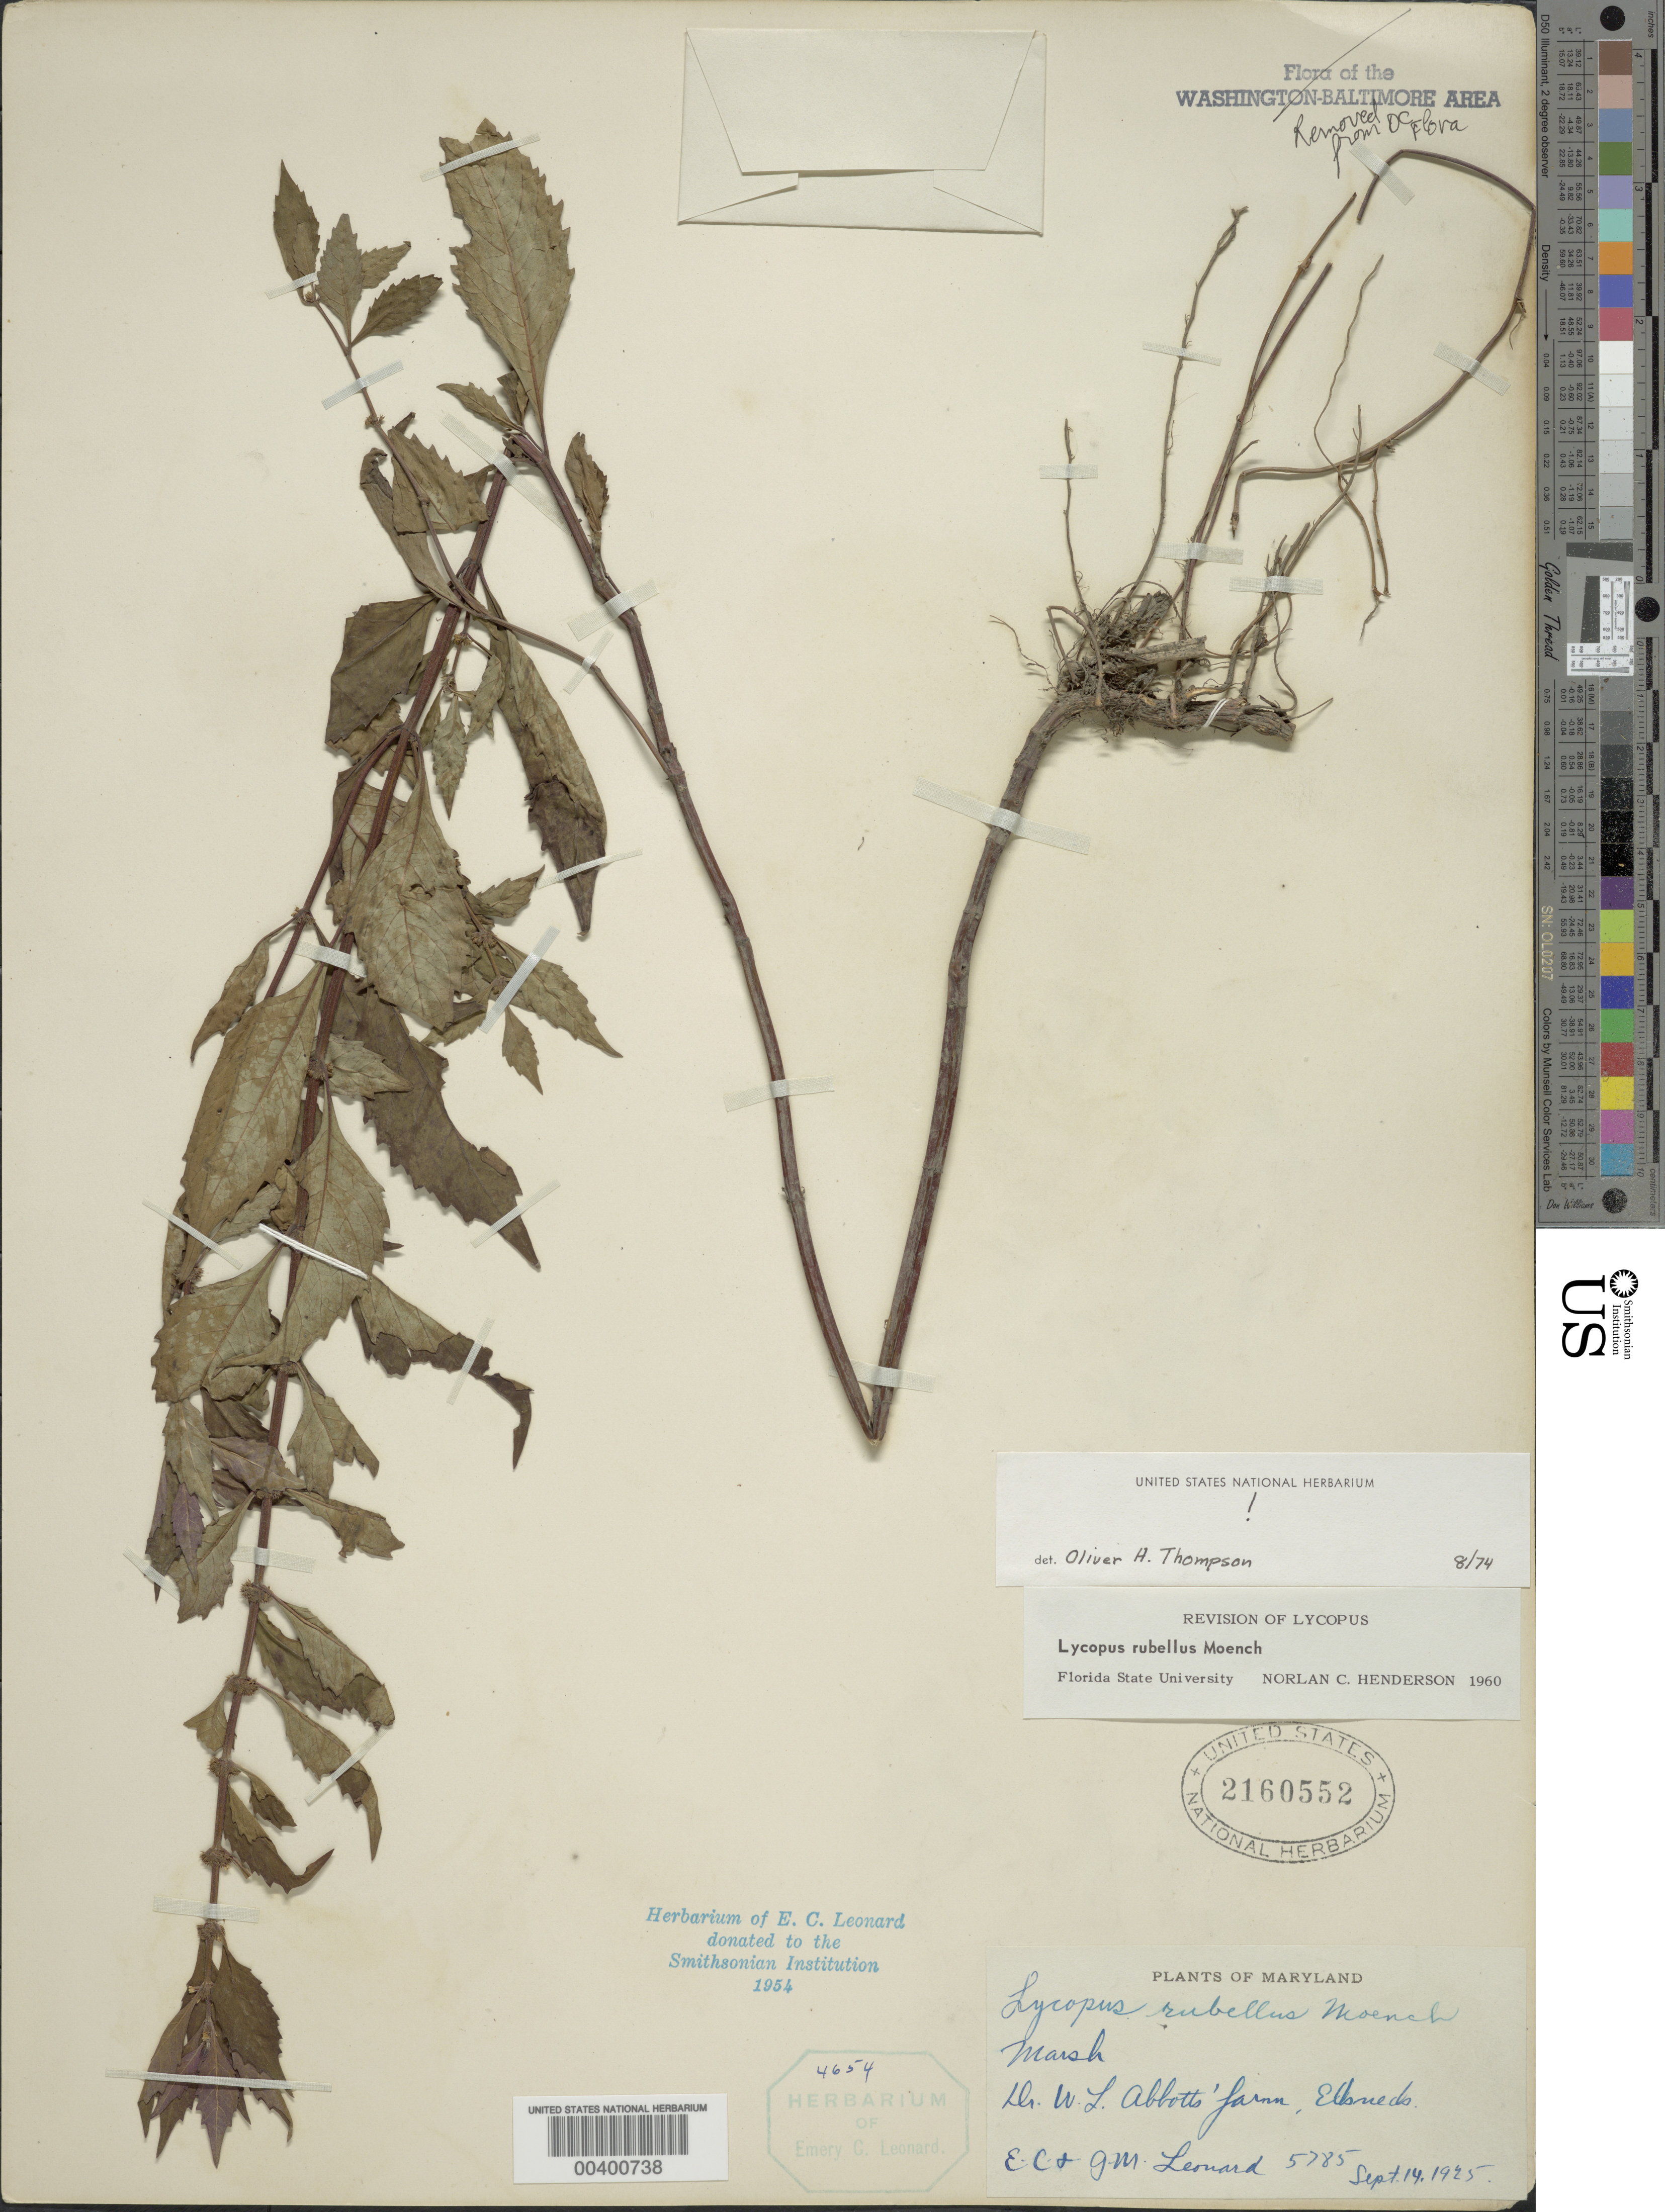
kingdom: Plantae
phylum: Tracheophyta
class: Magnoliopsida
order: Lamiales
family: Lamiaceae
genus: Lycopus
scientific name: Lycopus rubellus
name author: Moench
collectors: E. C. Leonard & G. M. Leonard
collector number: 5785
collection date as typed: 14 Sep 1925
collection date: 1925-09-14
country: United States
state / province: Maryland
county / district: Cecil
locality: Dr. abbotts farm, elkneck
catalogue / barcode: US 2160552